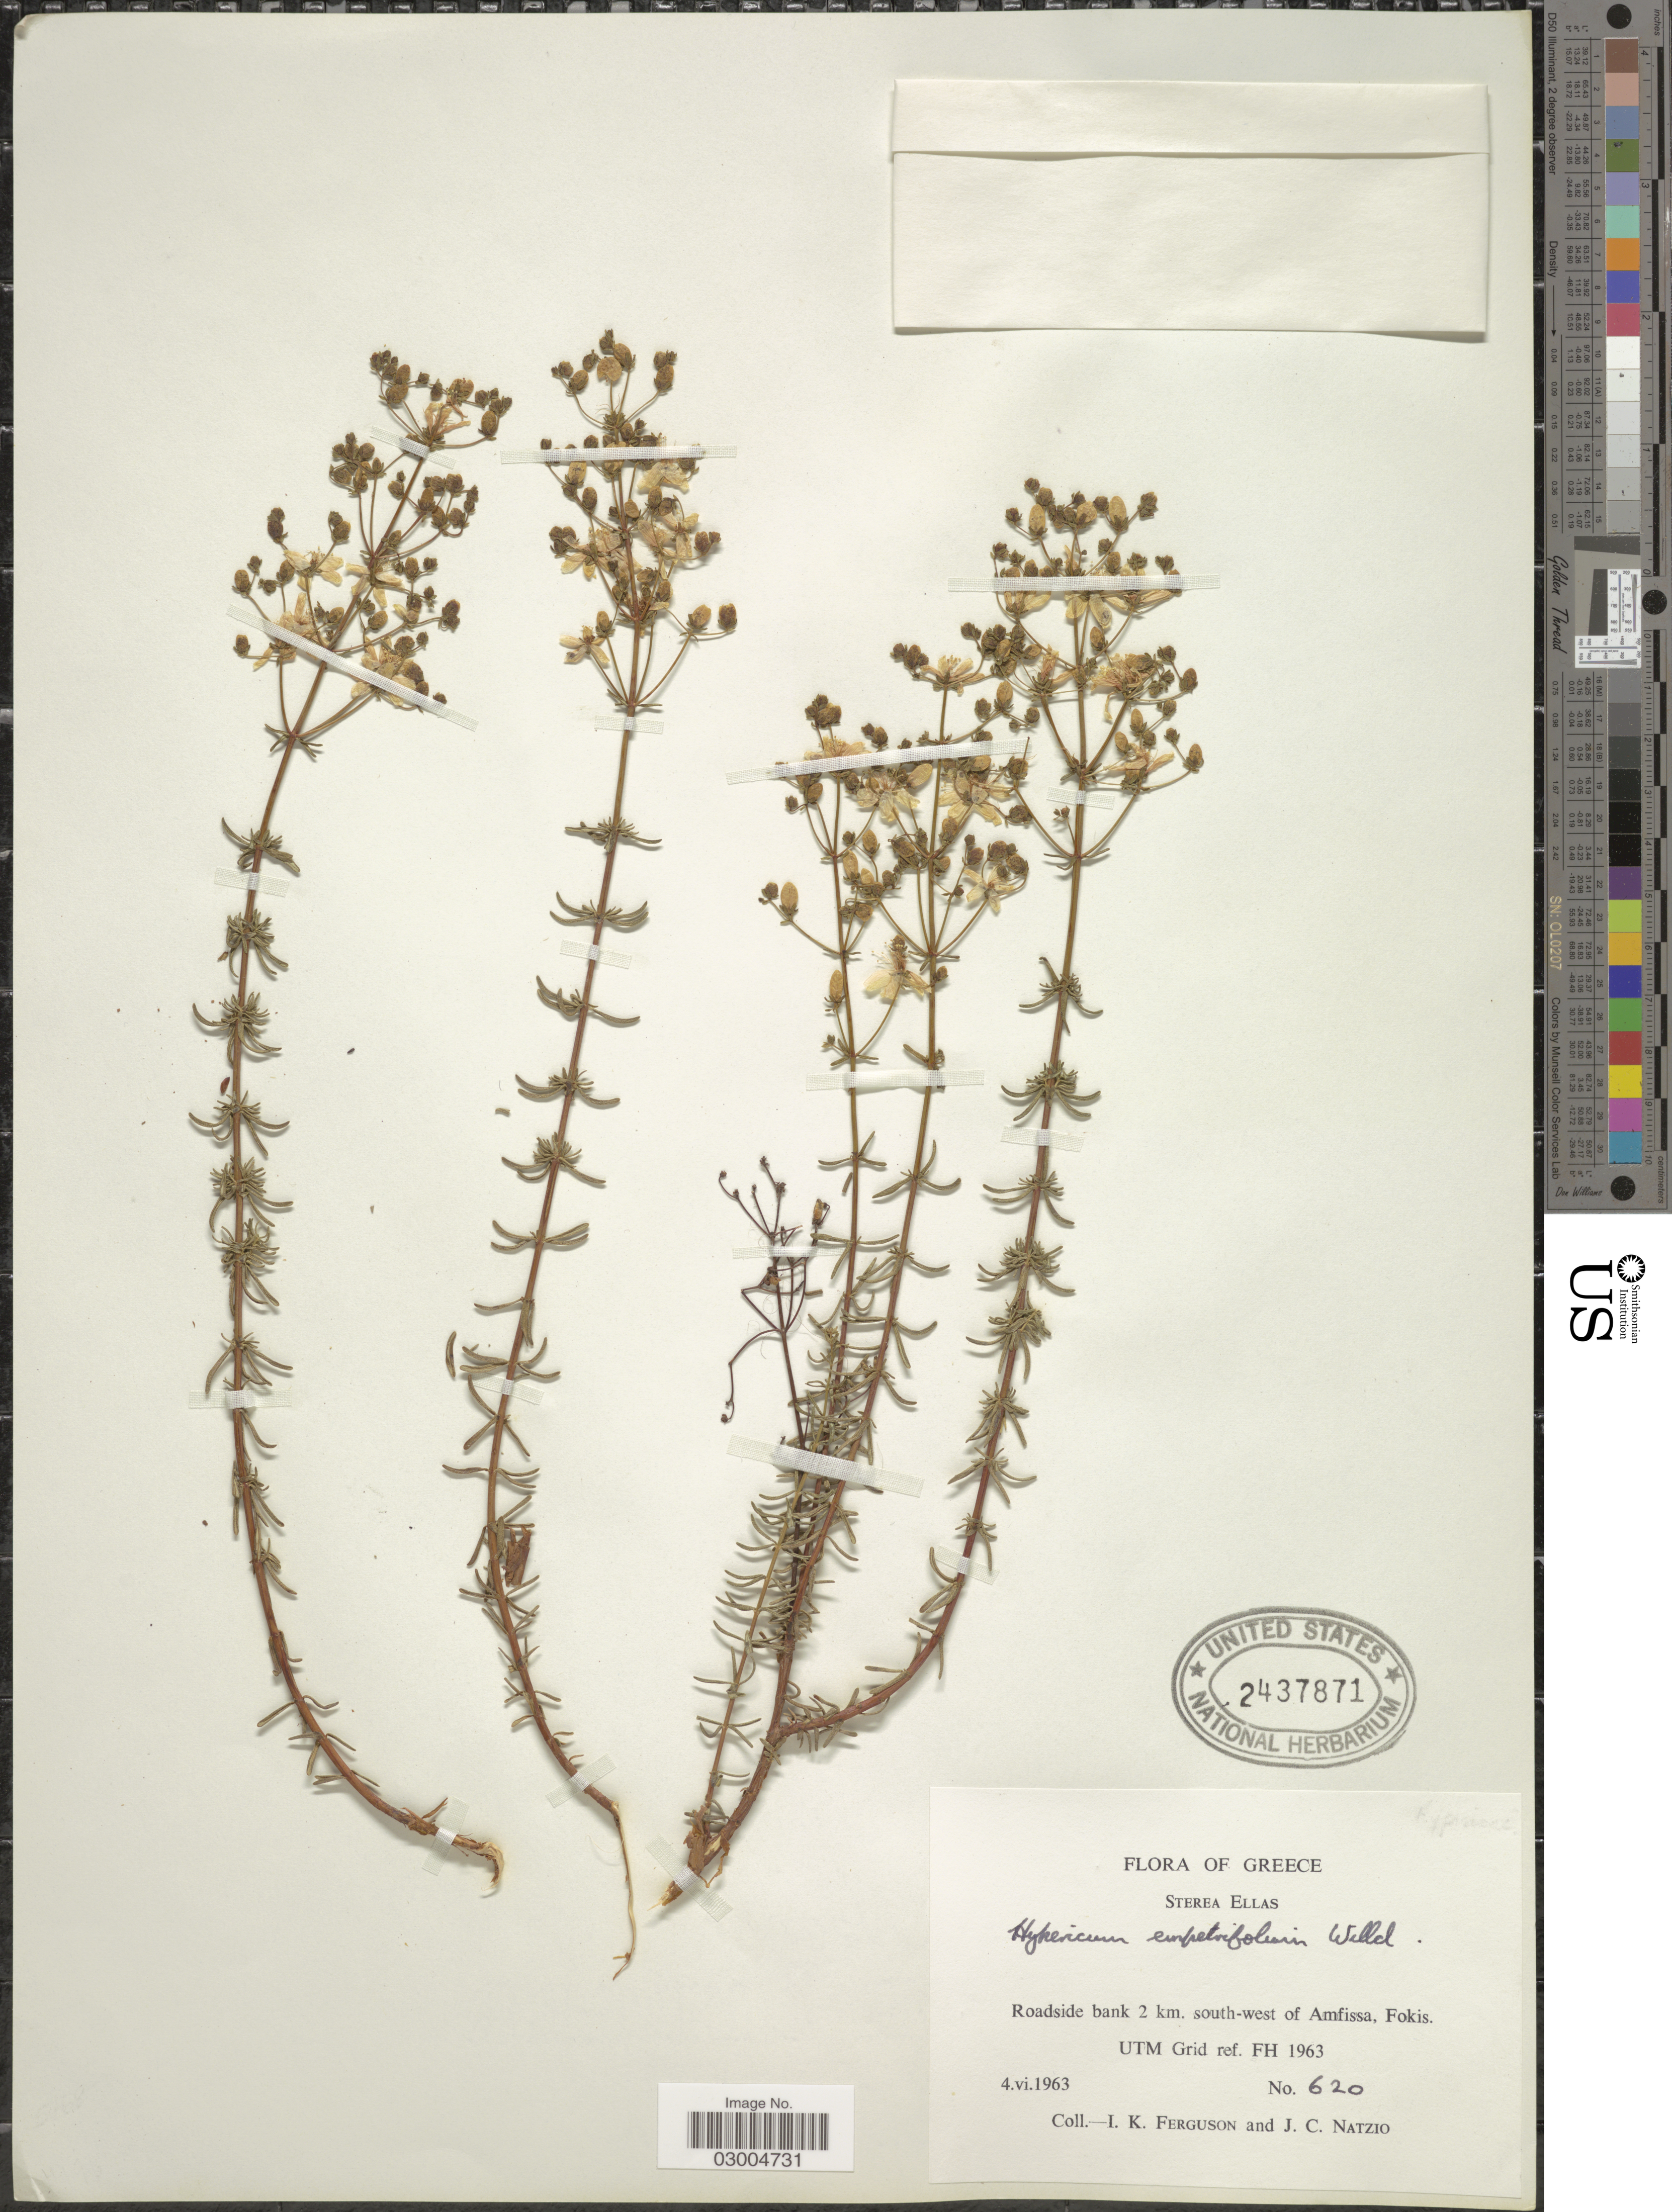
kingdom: Plantae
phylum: Tracheophyta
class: Magnoliopsida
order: Malpighiales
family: Hypericaceae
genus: Hypericum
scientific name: Hypericum empetrifolium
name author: Willd.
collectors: I. K. Ferguson & J. Natzio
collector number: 620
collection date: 1963-06-04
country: Greece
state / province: Central Greece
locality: Sterea Ellas. Roadside bank 2 km. south-west of Amfissa, Fokis. UTM Grid ref. FH 1963.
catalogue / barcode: US 2437871